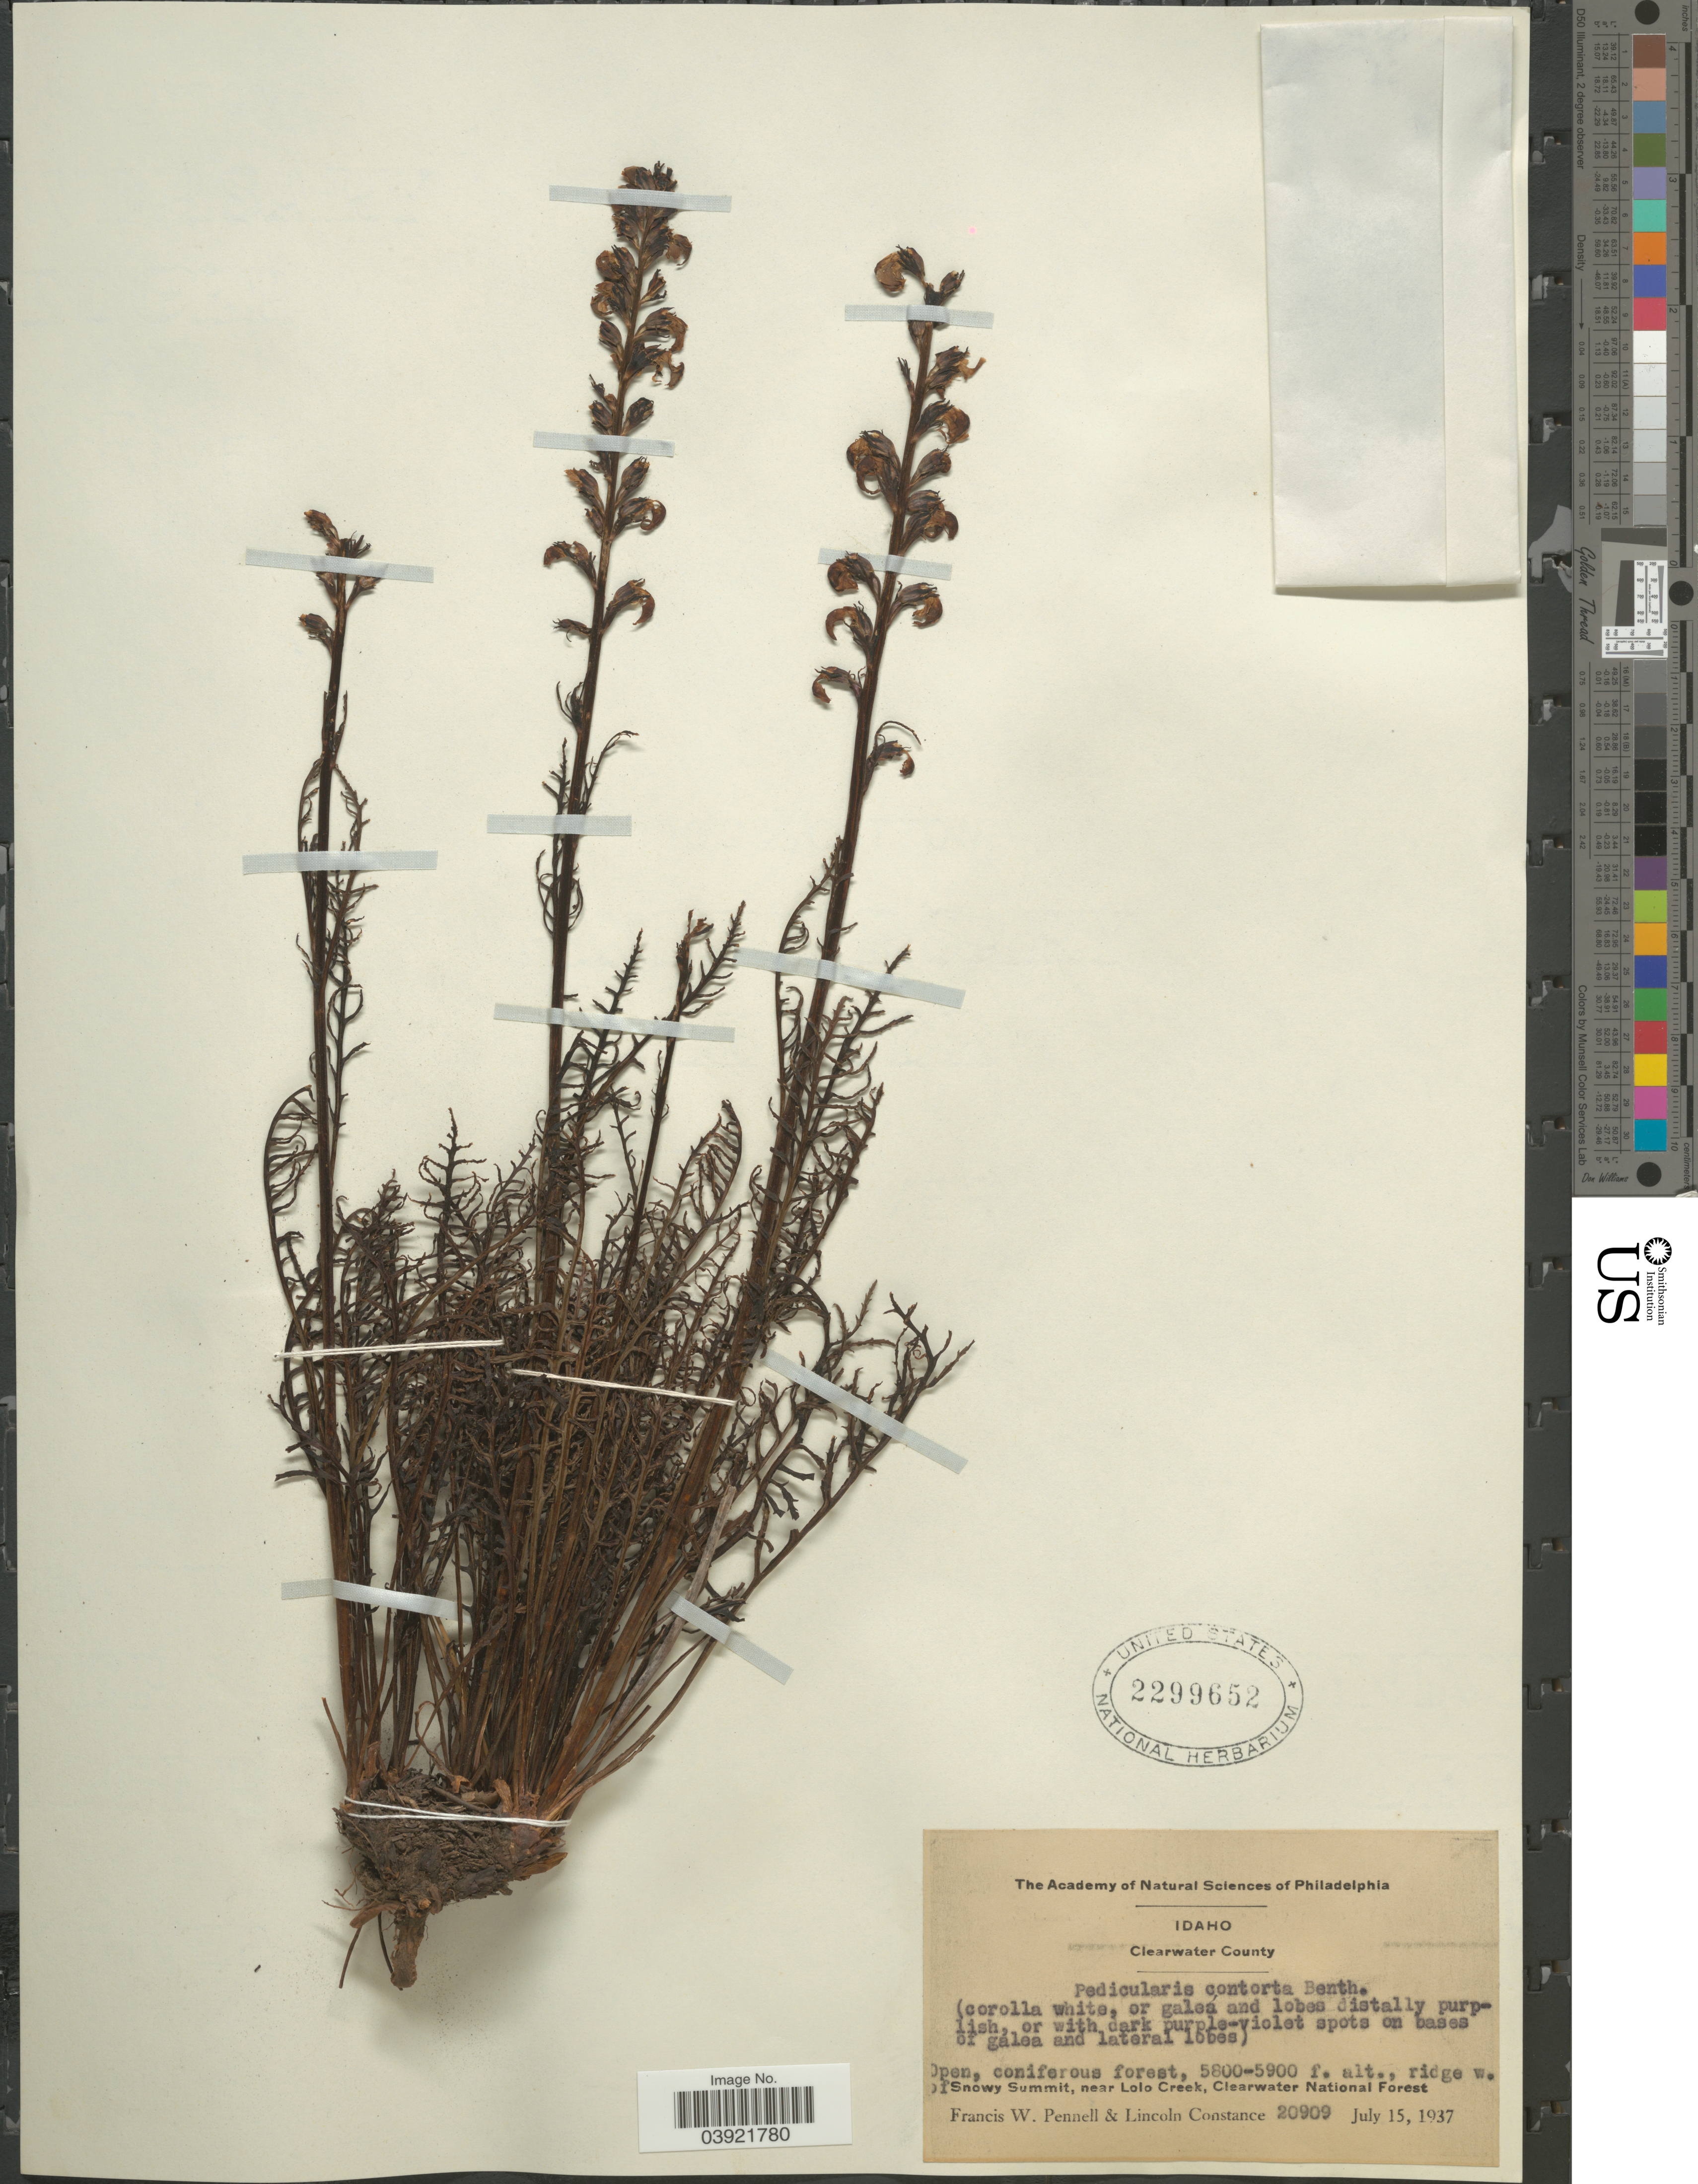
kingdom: Plantae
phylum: Tracheophyta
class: Magnoliopsida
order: Lamiales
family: Orobanchaceae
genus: Pedicularis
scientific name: Pedicularis contorta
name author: Benth.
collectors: F. W. Pennell & L. Constance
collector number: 20909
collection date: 1937-07-15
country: United States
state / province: Idaho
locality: Clearwater County. Ridge w. of Snowy Summit, near Lolo Creek, Clearwater National Forest.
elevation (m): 1768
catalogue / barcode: US 2299652